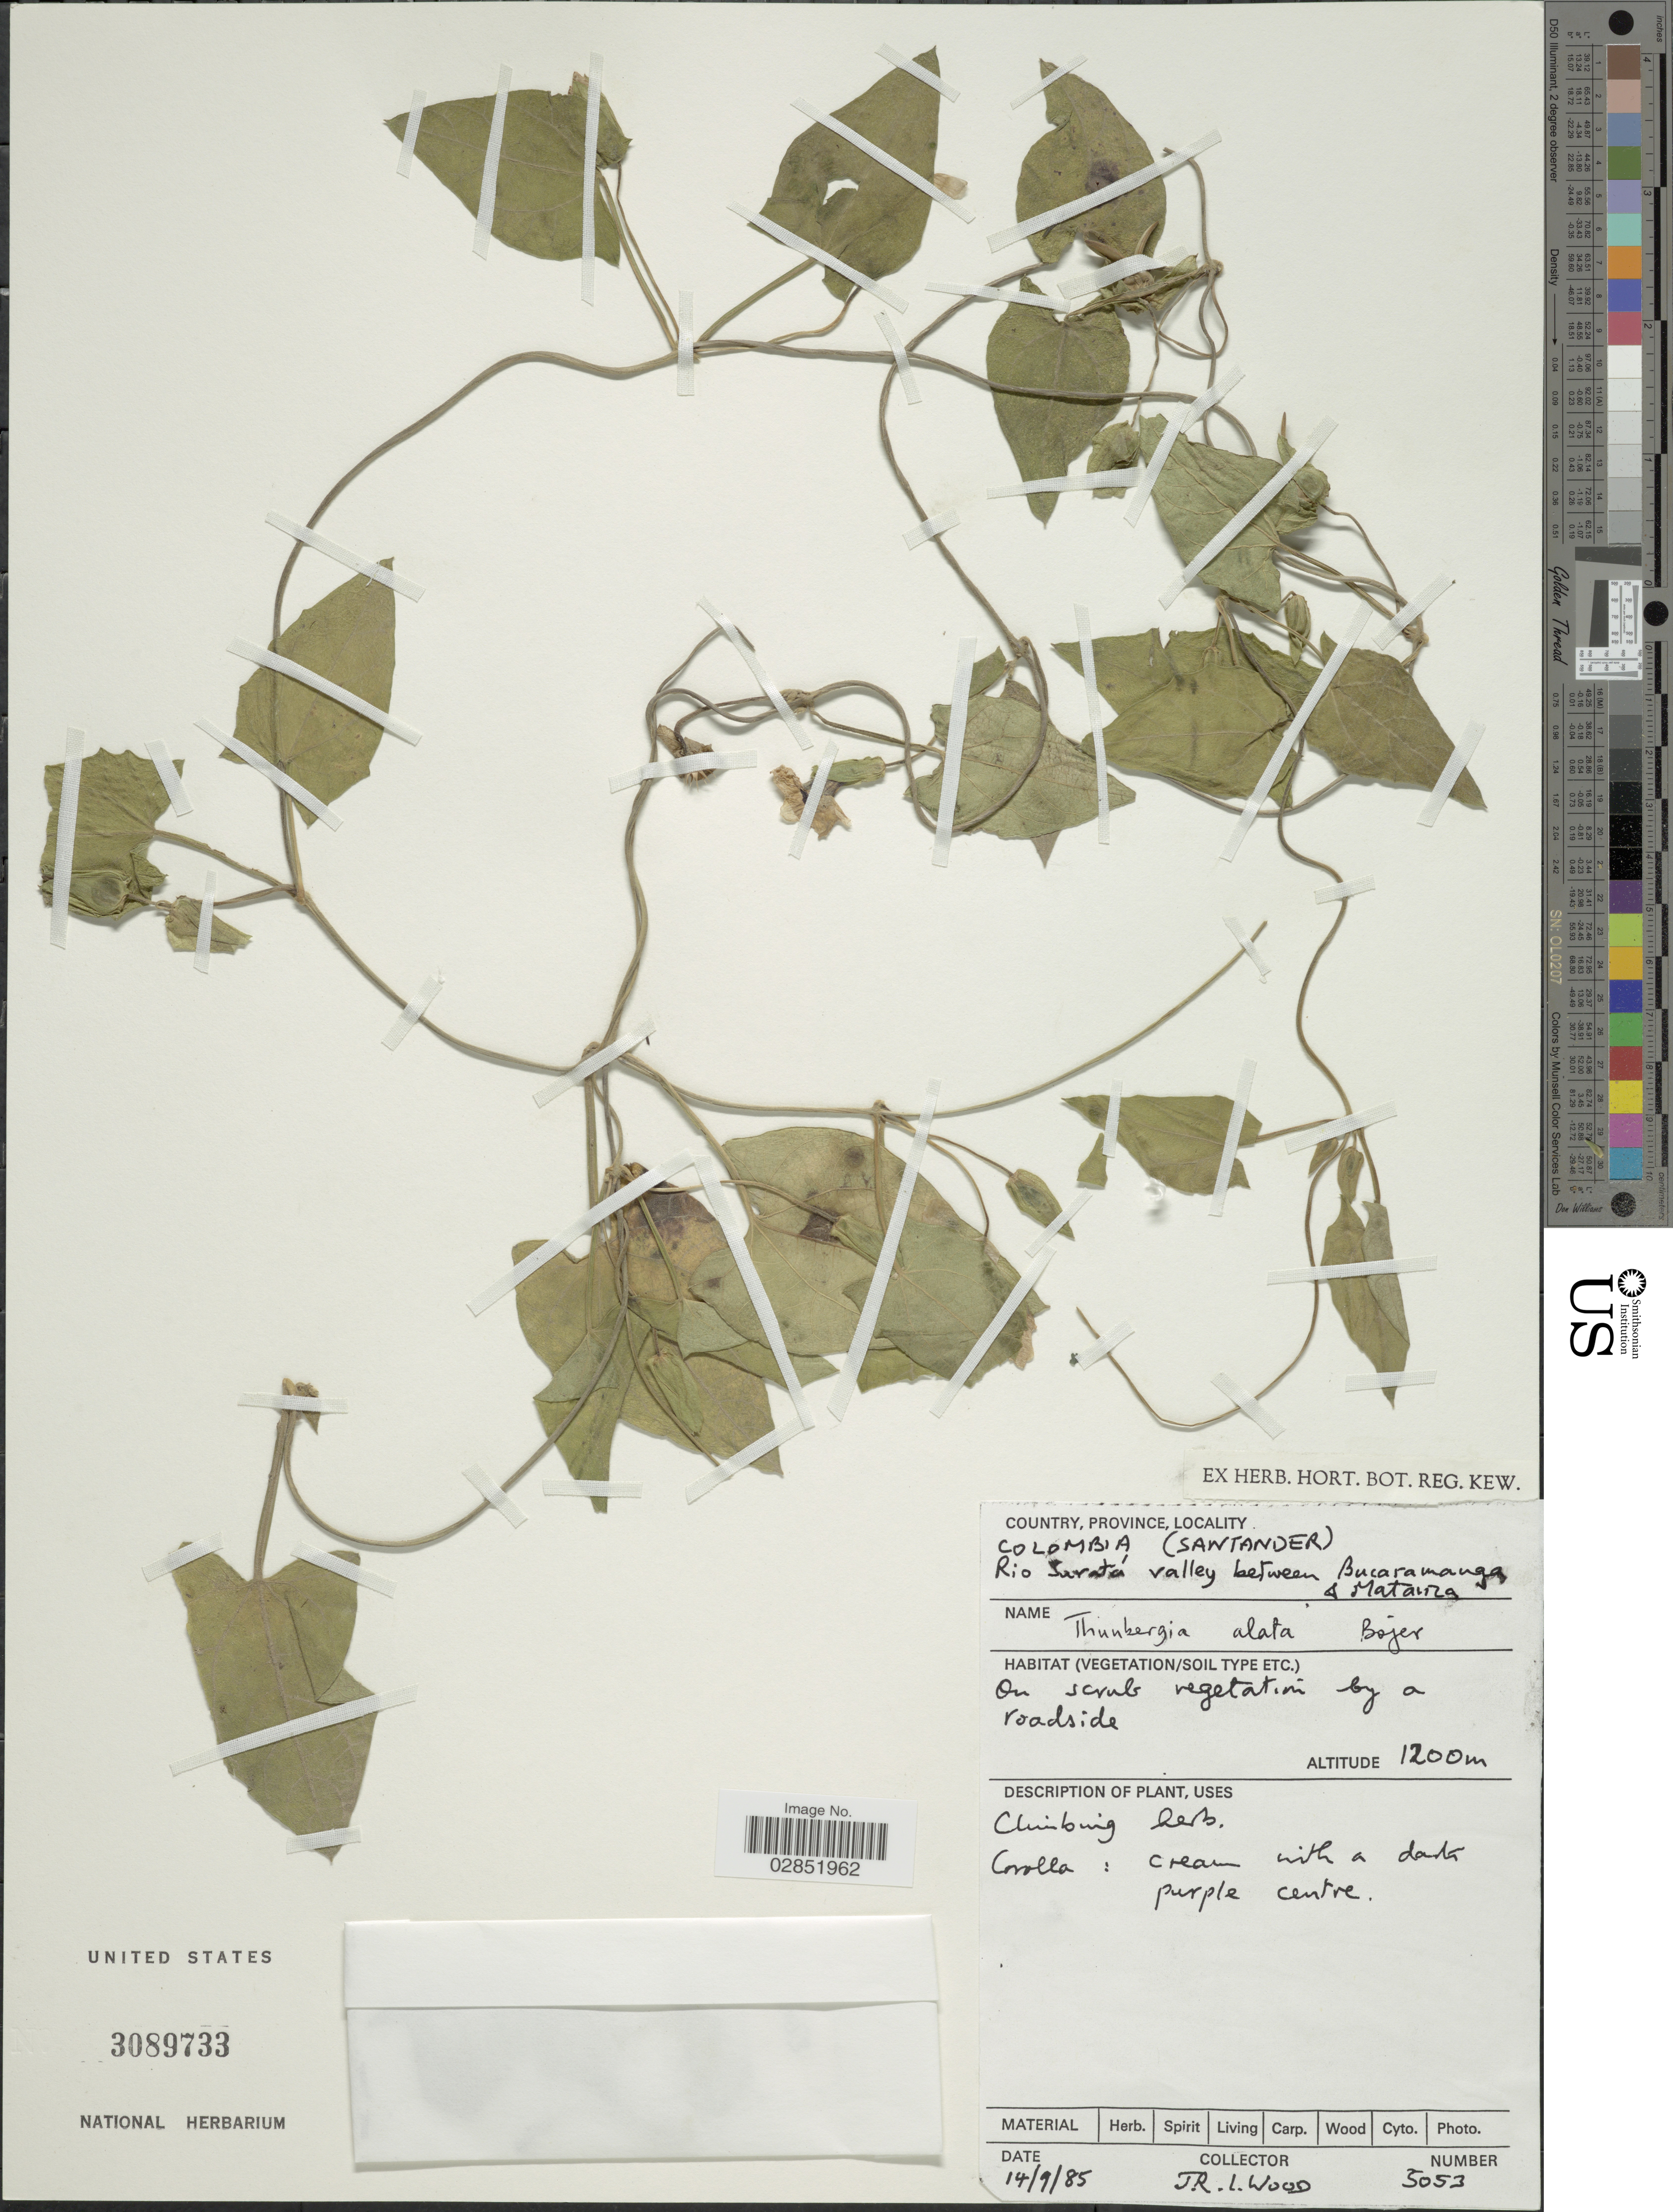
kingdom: Plantae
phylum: Tracheophyta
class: Magnoliopsida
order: Lamiales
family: Acanthaceae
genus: Thunbergia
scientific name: Thunbergia alata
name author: Bojer ex Sims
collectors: J. R. I. Wood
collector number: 5053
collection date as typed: Transcribed d/m/y: 14/9/85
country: Colombia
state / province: Santander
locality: Rio Saratá valley between Bucaramanga & Matanza.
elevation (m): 1200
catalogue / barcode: US 3089733